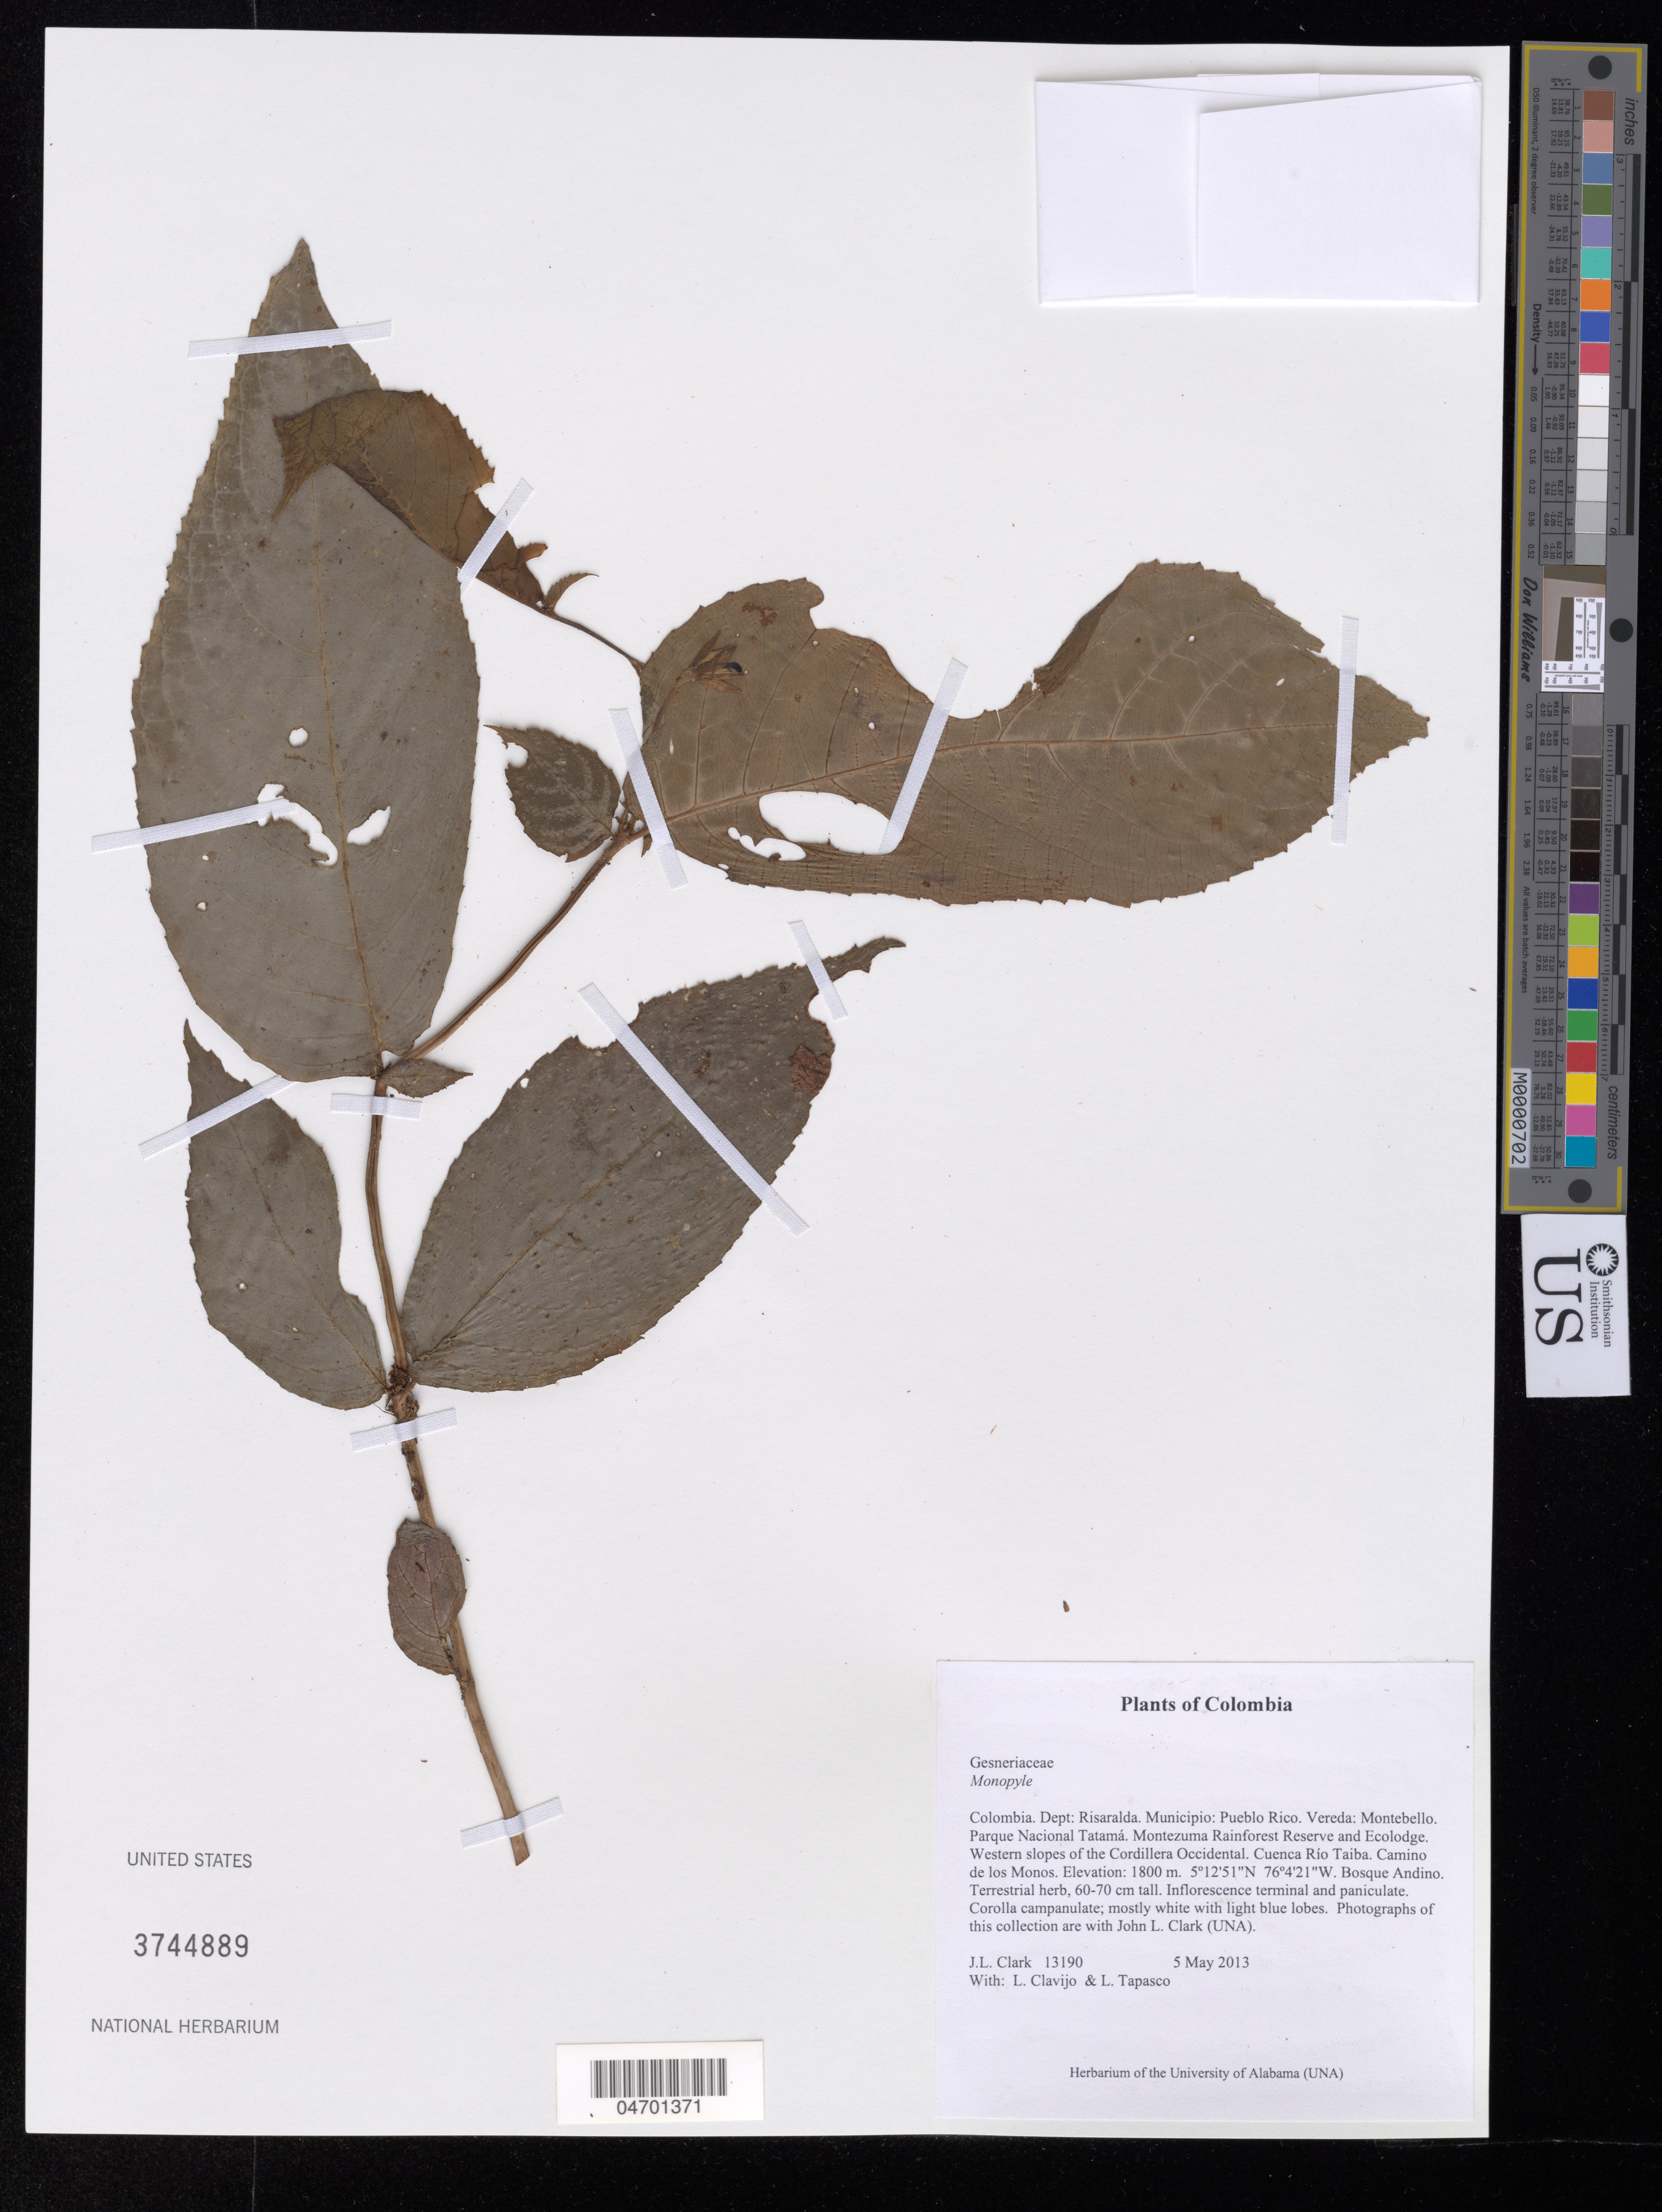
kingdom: Plantae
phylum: Tracheophyta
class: Magnoliopsida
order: Lamiales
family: Gesneriaceae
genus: Monopyle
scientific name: Monopyle sp.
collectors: J. L. Clark, L. Clavijo & D. Olstein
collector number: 13190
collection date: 2013-05-05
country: Colombia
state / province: Risaralda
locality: Dept: Risaralda. Municipio: Pueblo Rico. Vereda: Montebello. Parque Nacional Tatamá. Montezuma Rainforest Reserve and Ecolodge. Western slopes of the Cordillera Occidental. Cuenca Río Taiba. Path from main lodge following Río Taiba. Bosque Andino.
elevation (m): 1800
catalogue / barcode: US 3744889